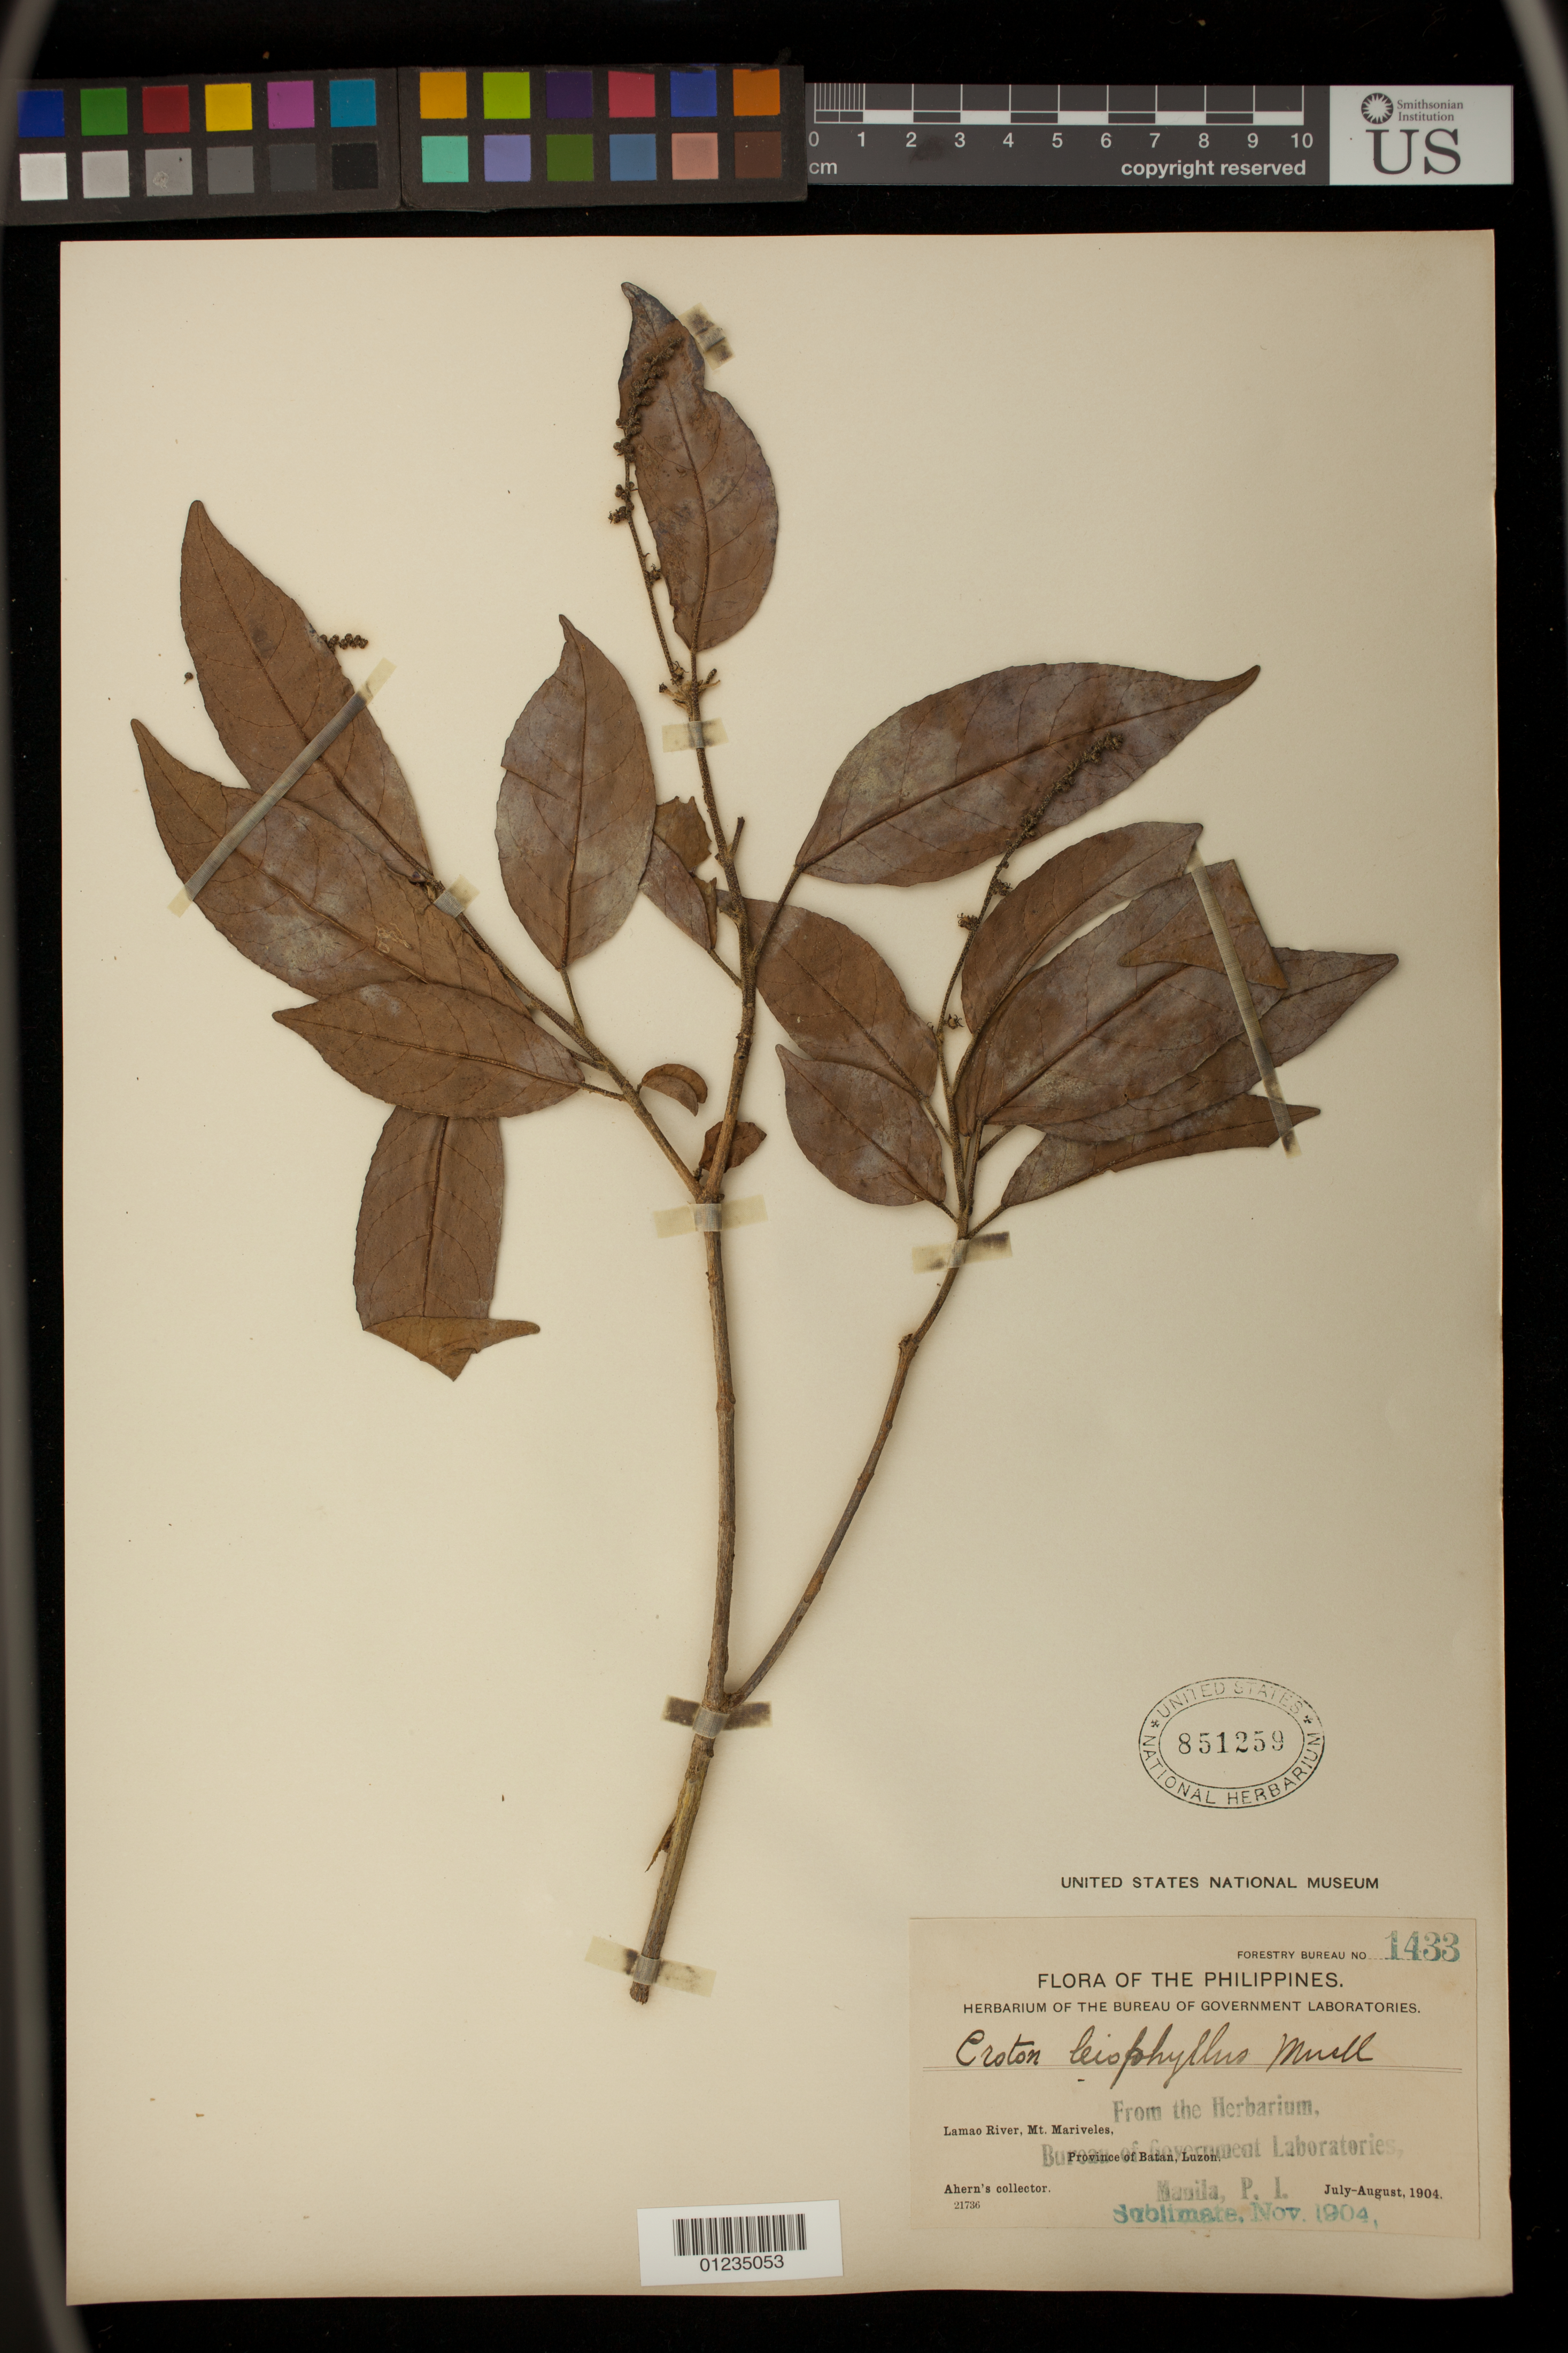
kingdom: Plantae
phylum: Tracheophyta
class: Magnoliopsida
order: Malpighiales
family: Euphorbiaceae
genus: Croton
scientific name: Croton leiophyllus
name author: Müll. Arg.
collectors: Ahern's collector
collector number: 1433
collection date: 1904-07/1904-08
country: Philippines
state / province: Central Luzon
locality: Lamao River, Mt. Mariveles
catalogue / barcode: US 851259